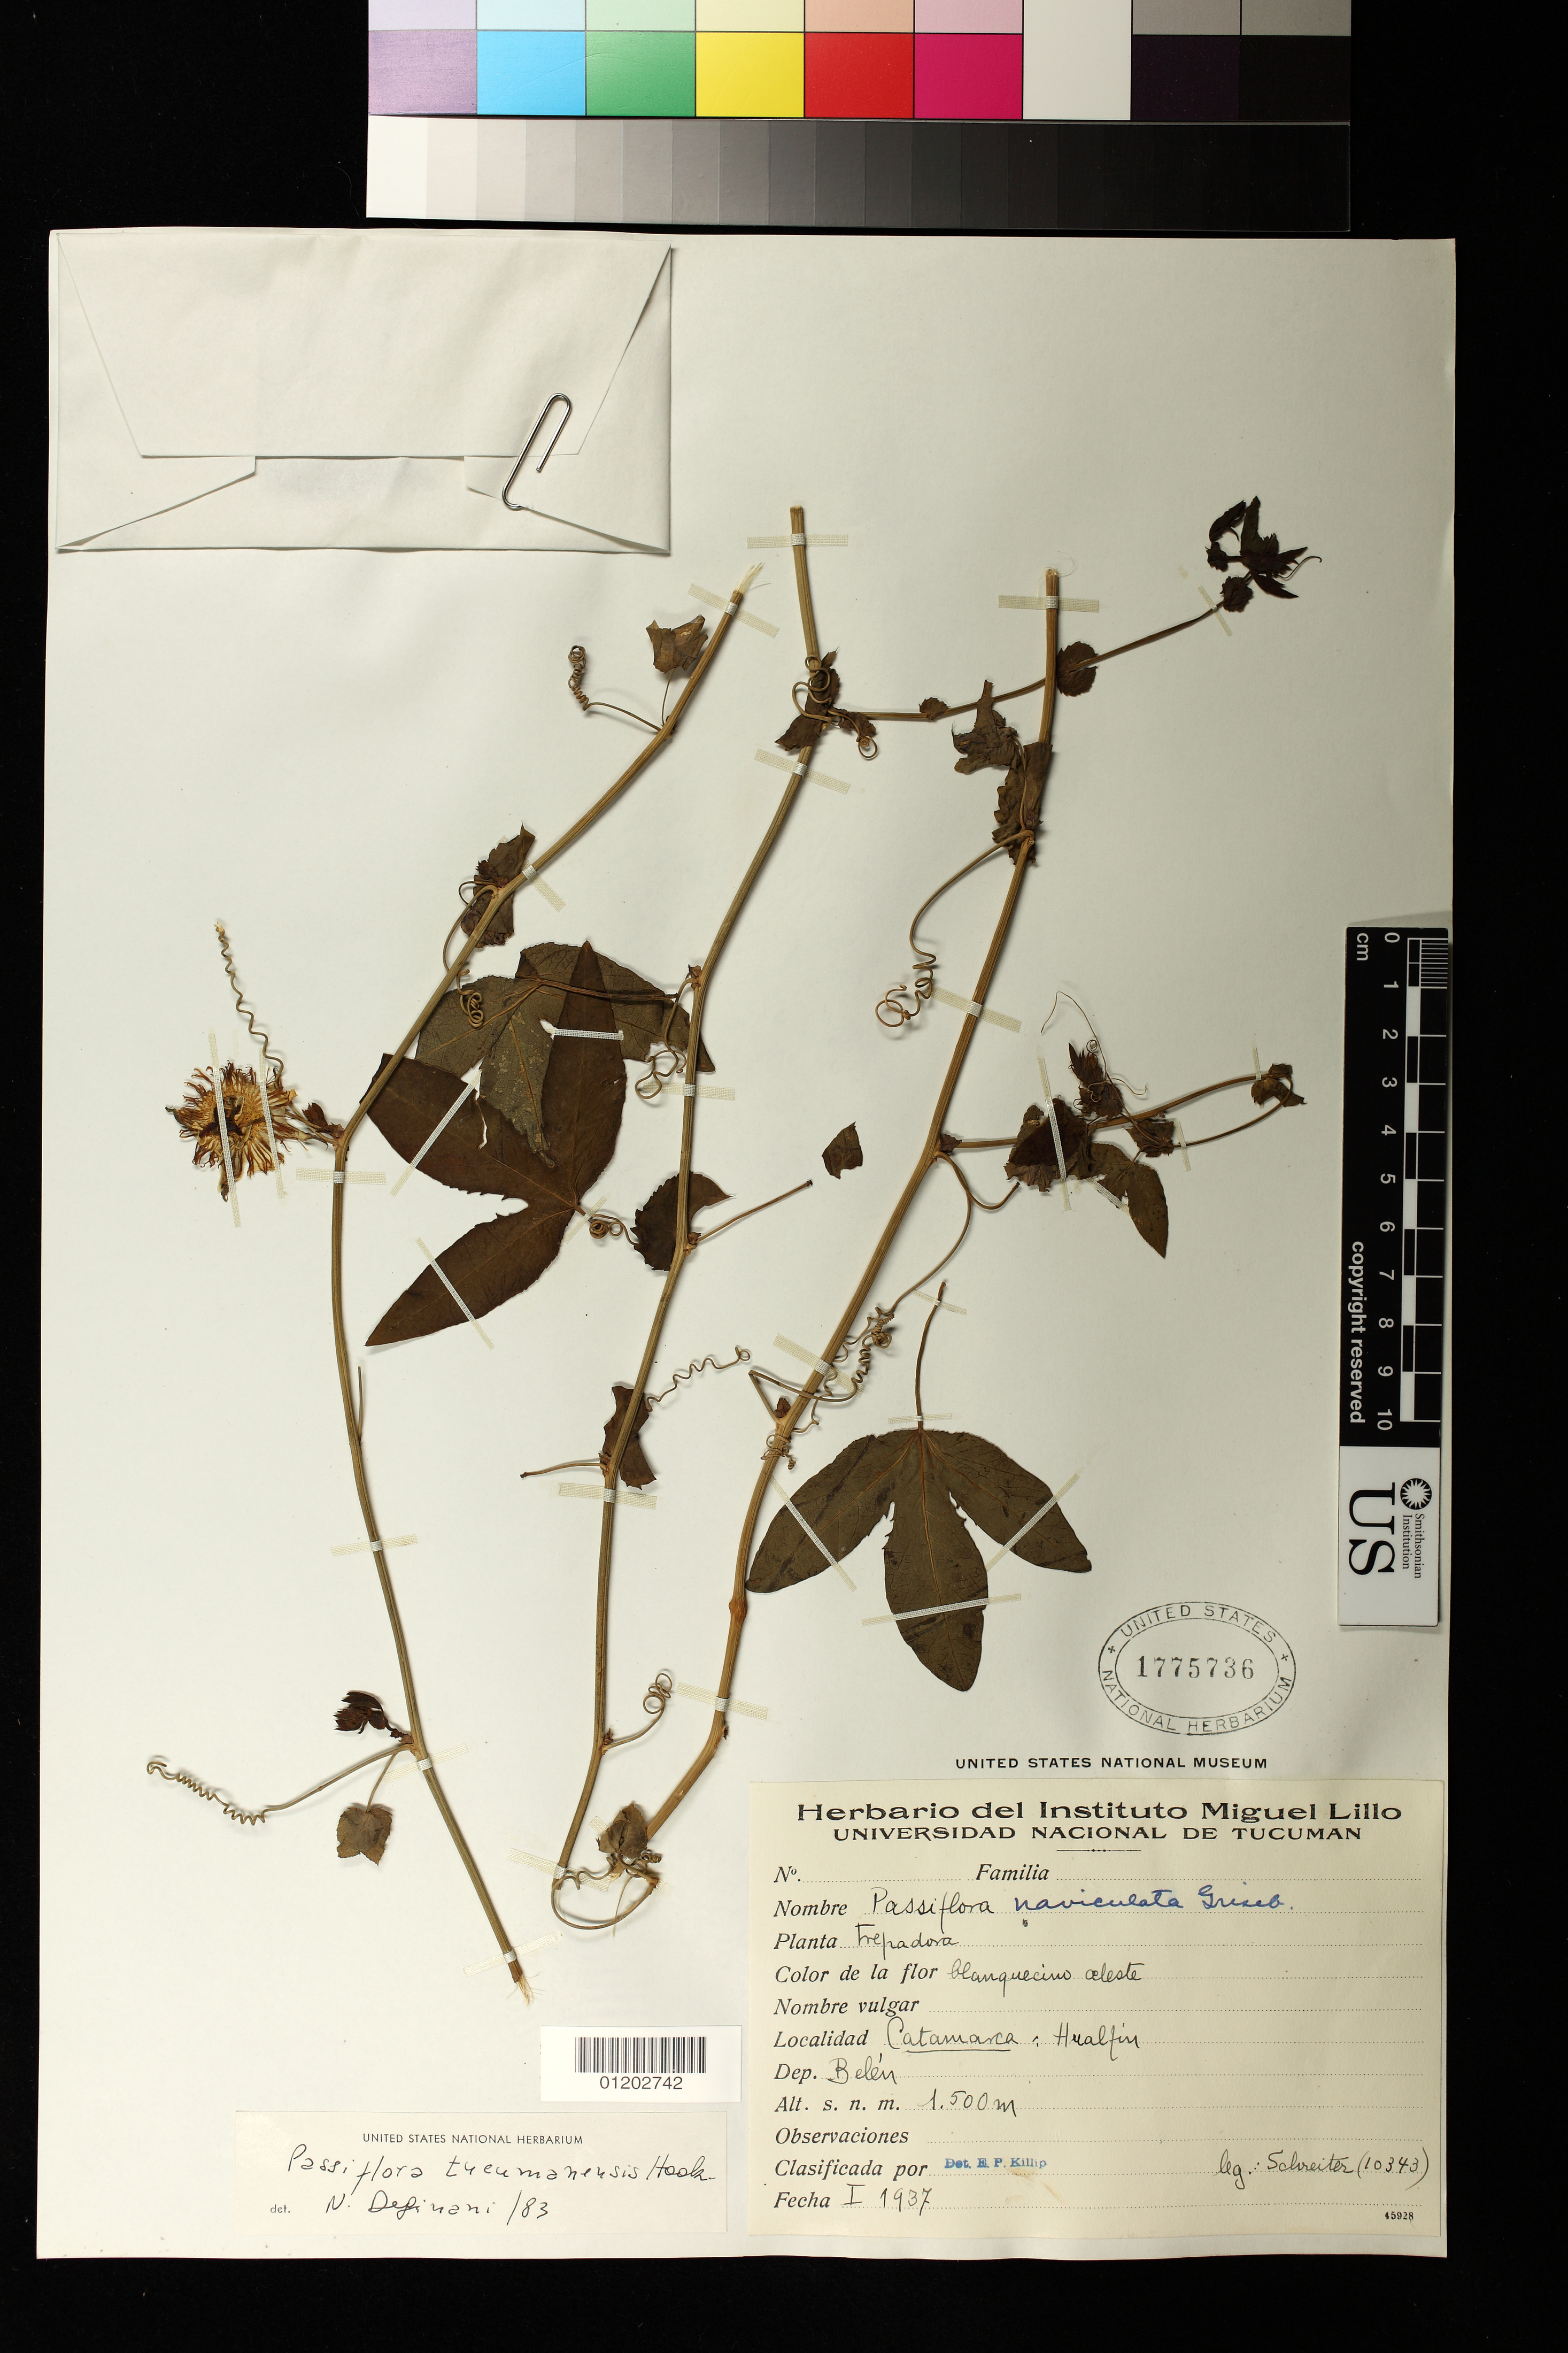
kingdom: Plantae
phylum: Tracheophyta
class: Magnoliopsida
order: Malpighiales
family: Passifloraceae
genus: Passiflora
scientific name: Passiflora naviculata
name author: Griseb.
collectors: -. Schreiter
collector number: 10343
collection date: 1937-01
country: Argentina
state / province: Catamarca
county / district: Belén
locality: Hualfin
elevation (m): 1500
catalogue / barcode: US 1775736